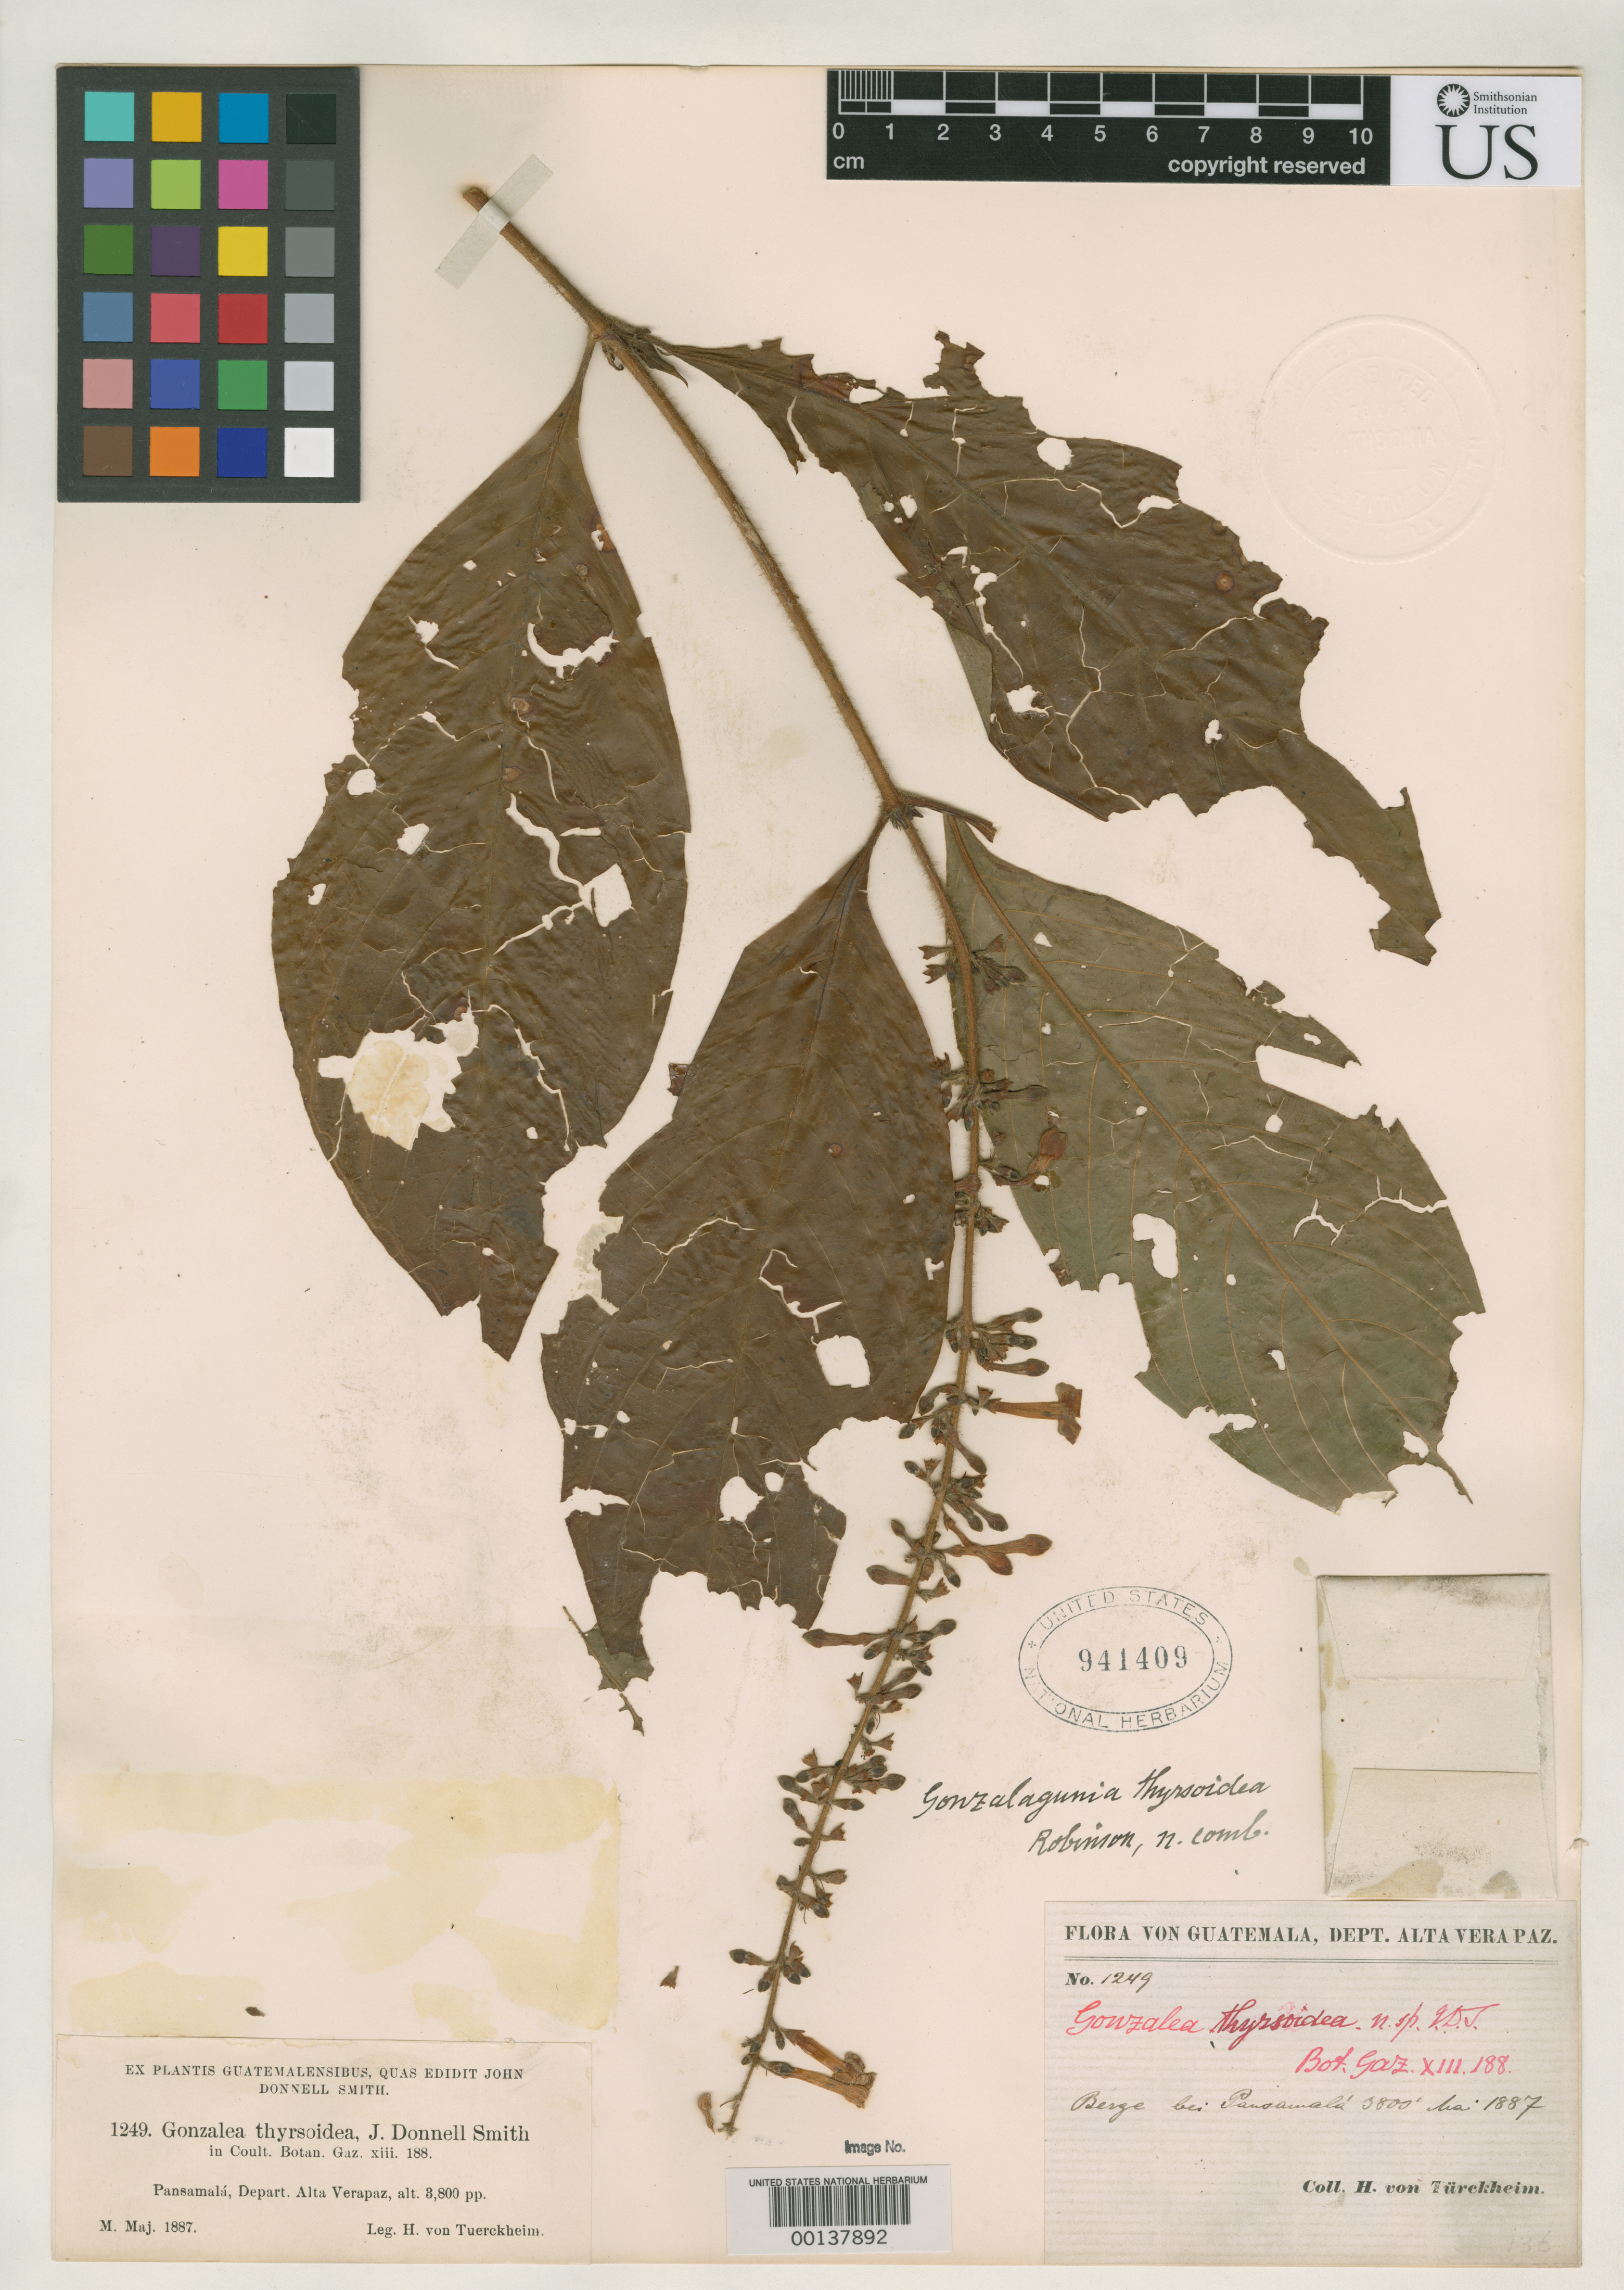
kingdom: Plantae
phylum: Tracheophyta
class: Magnoliopsida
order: Gentianales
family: Rubiaceae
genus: Gonzalea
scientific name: Gonzalea thyrsoidea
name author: Donn. Sm.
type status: Type Collection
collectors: H. von Türckheim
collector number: J.D.S. 1249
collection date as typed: May 1887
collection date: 1887-05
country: Guatemala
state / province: Alta Verapaz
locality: Pansamalá Mountains.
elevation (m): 1158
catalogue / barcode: US 941409